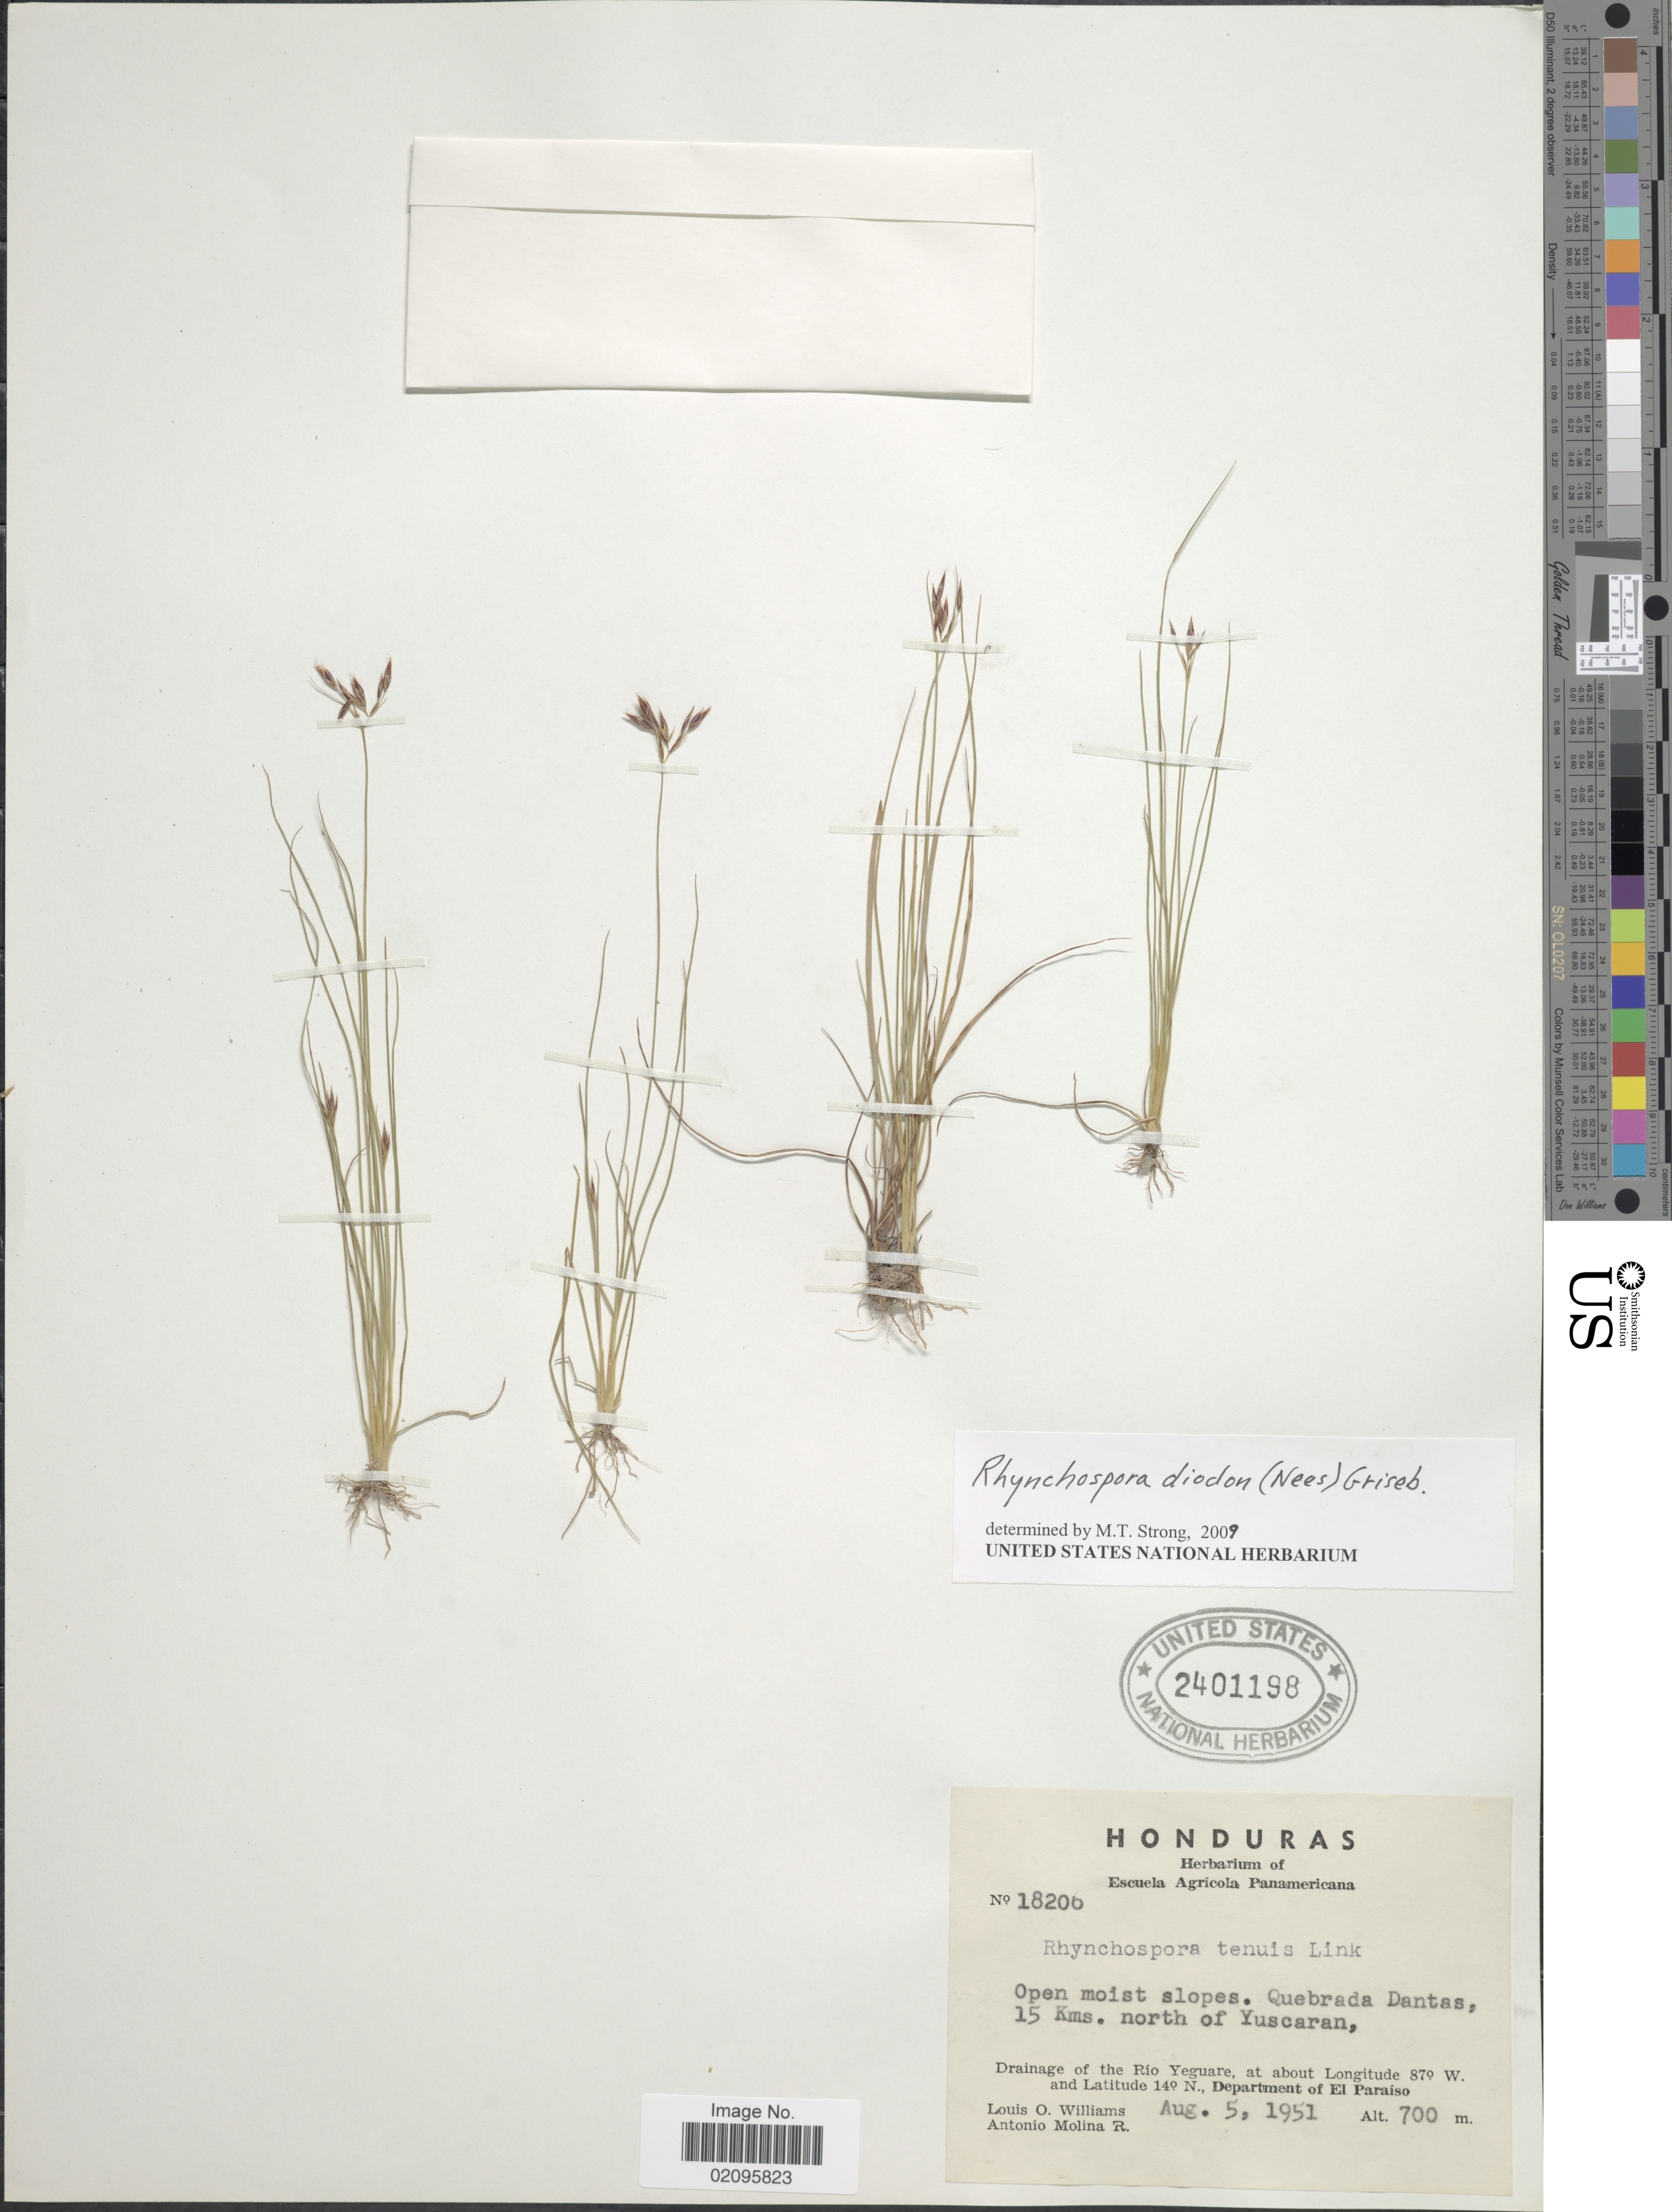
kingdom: Plantae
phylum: Tracheophyta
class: Liliopsida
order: Poales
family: Cyperaceae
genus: Rhynchospora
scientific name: Rhynchospora diodon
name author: (Nees) Griseb.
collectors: L. O. Williams & A. Molina R.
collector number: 18206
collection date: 1951-08-05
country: Honduras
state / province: El Paraíso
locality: Open moist slopes, Quebrada Dantas, 15 Kms. north of Yuscaran, drainage of the Rio Yeguare.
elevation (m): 700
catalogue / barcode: US 2401198